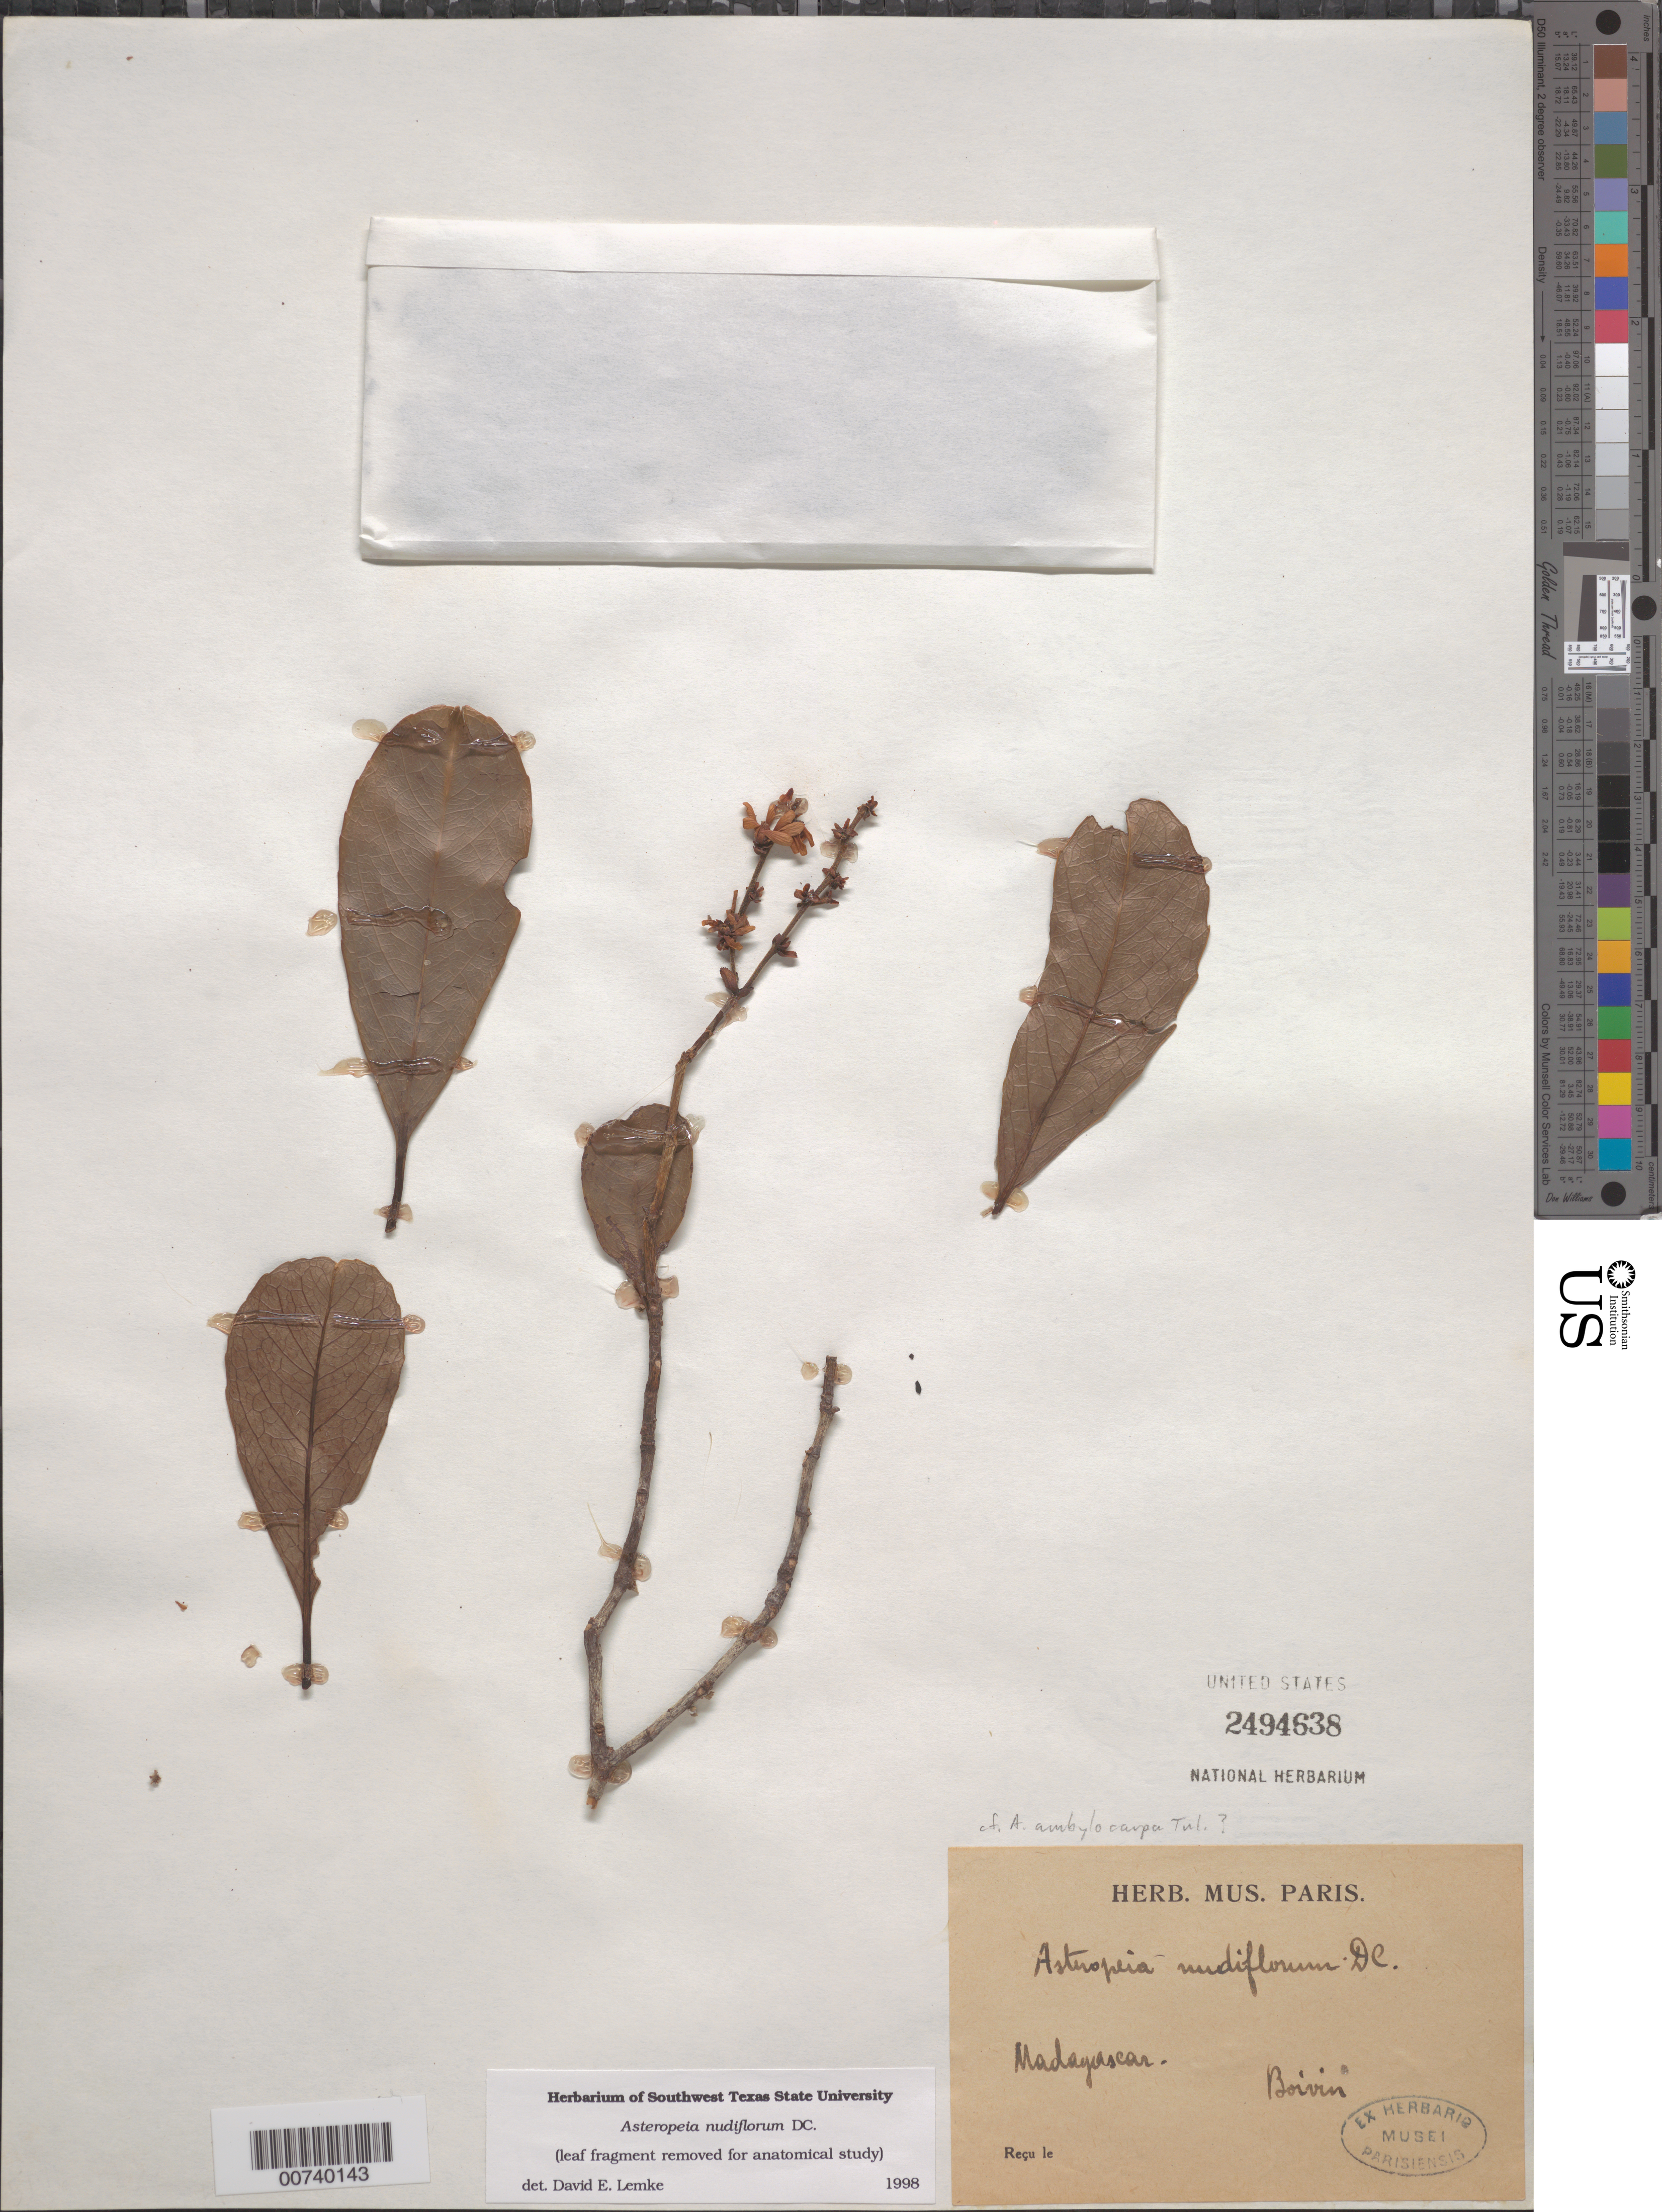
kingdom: Plantae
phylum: Tracheophyta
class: Magnoliopsida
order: Caryophyllales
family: Asteropeiaceae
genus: Asteropeia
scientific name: Asteropeia nudiflorum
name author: DC.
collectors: -- Boivin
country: Madagascar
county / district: Boivin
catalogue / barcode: US 2494638